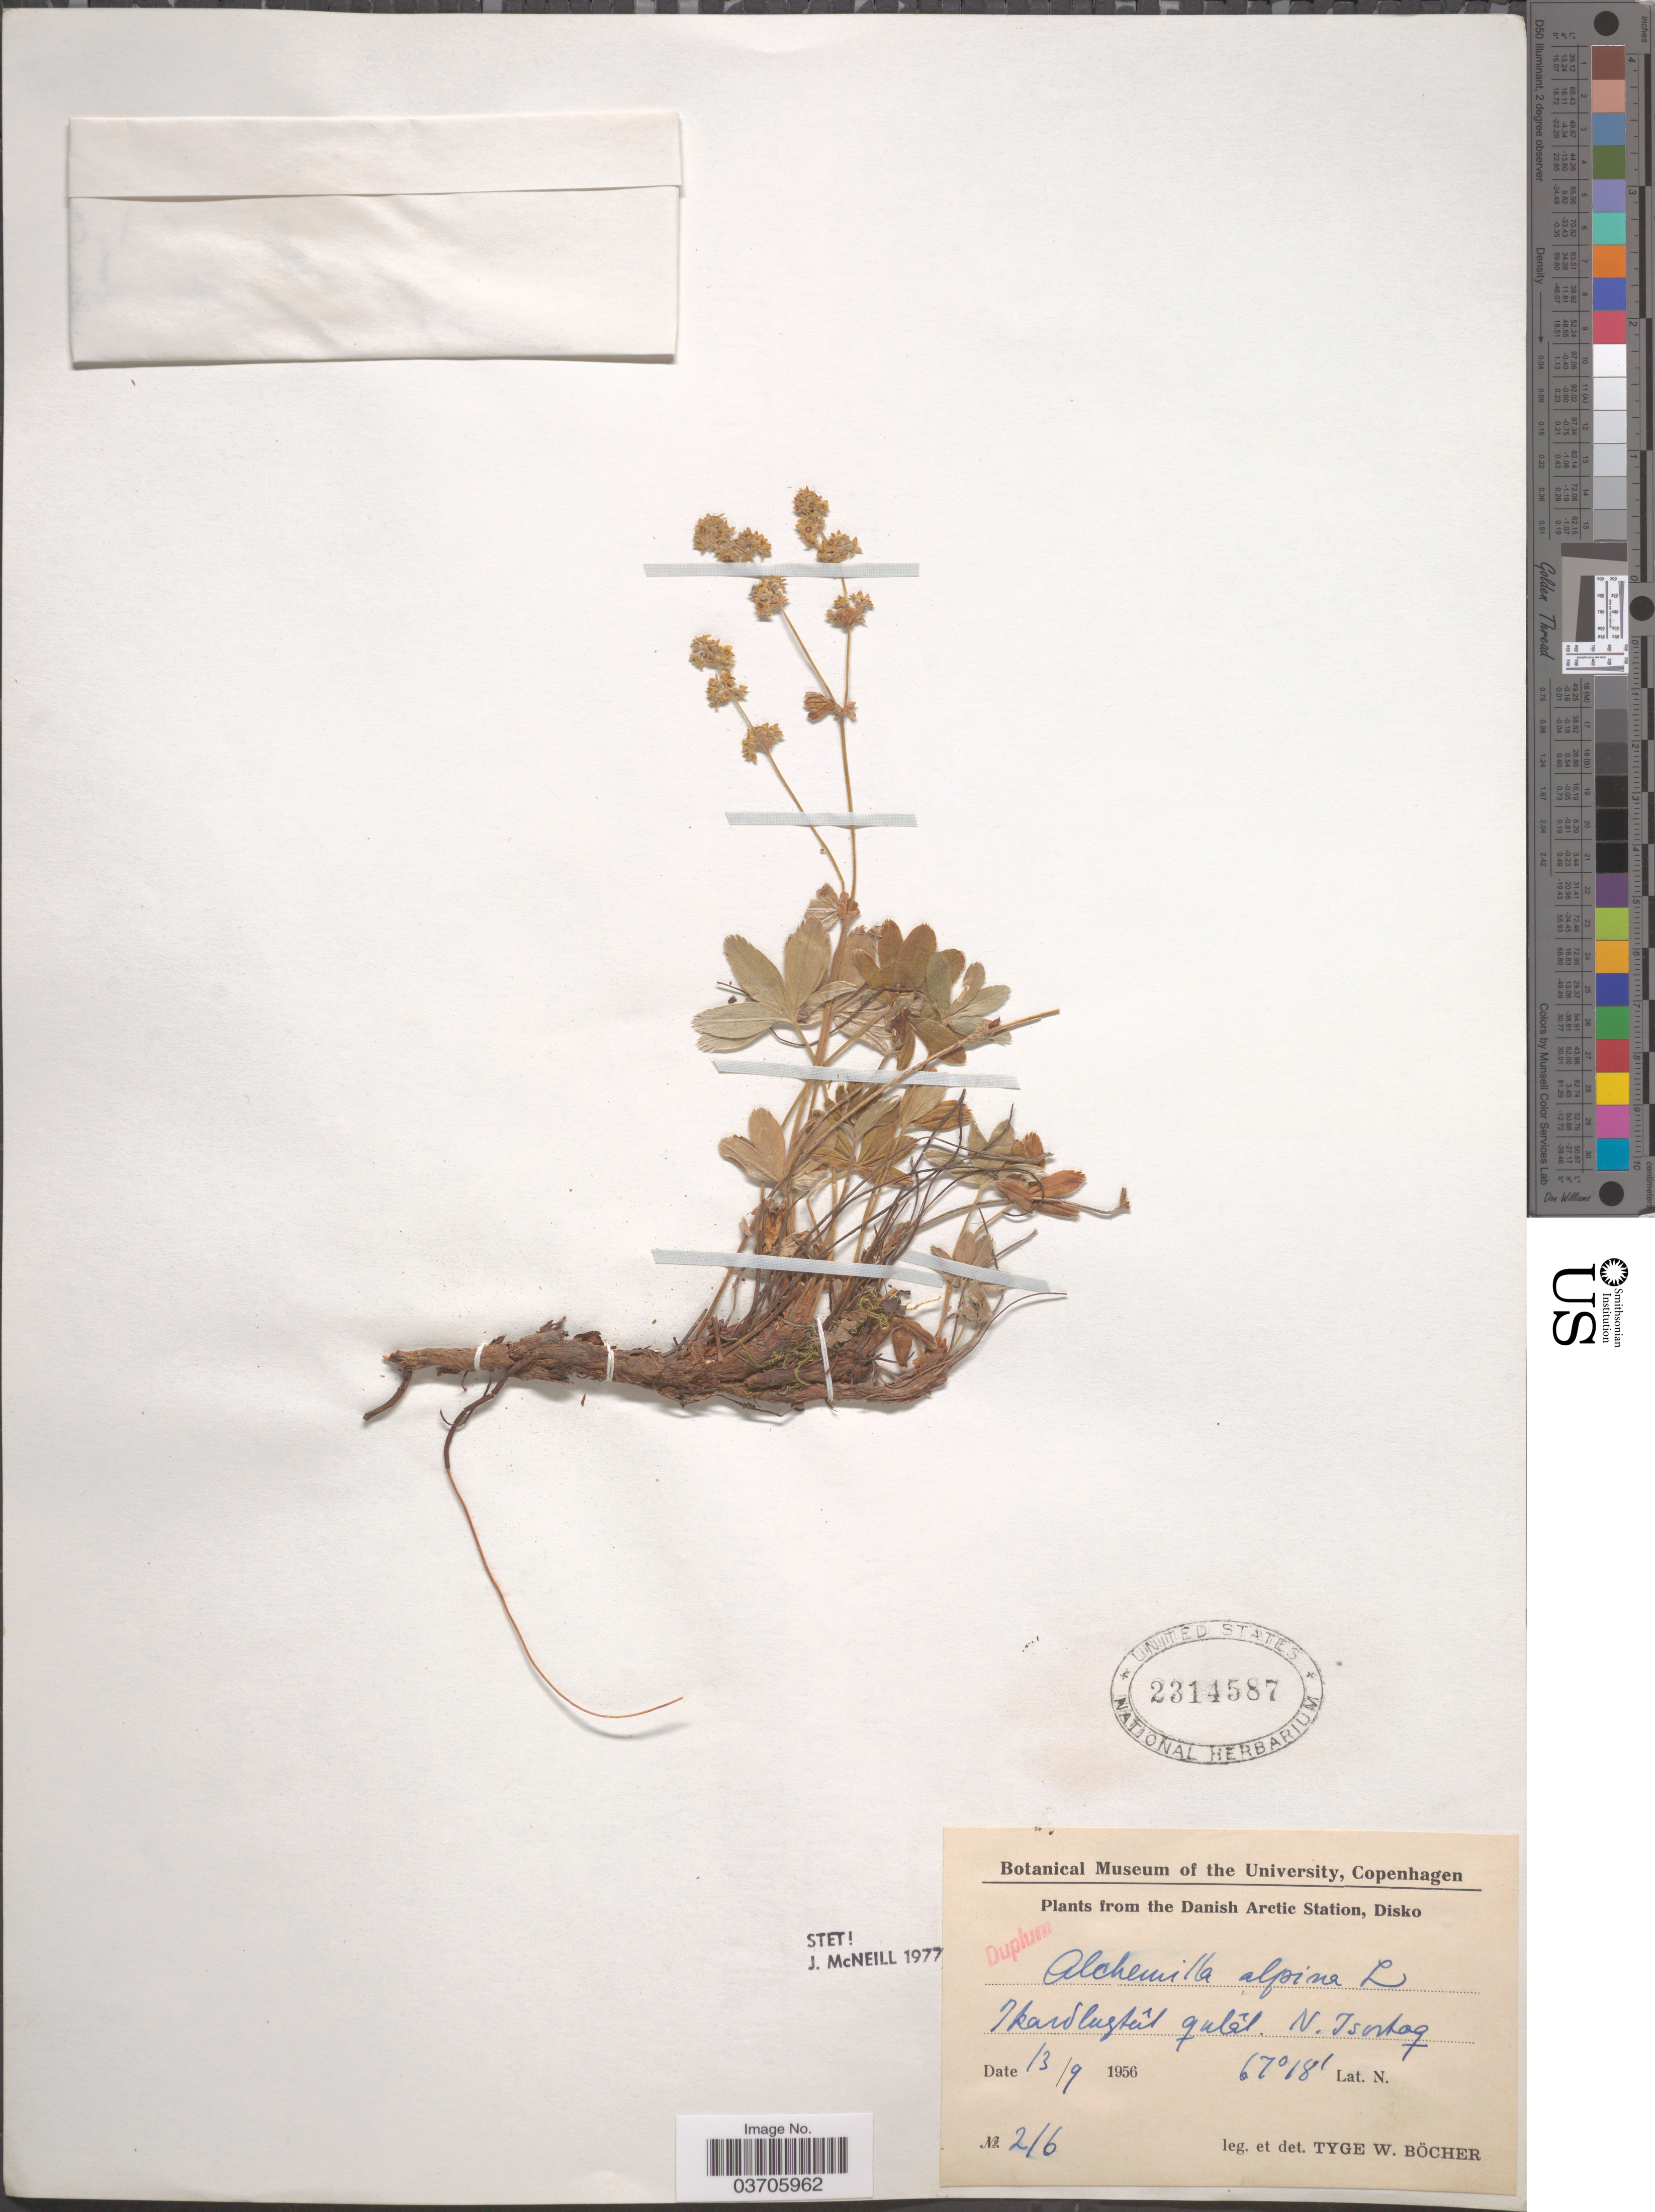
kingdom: Plantae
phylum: Tracheophyta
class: Magnoliopsida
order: Rosales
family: Rosaceae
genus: Alchemilla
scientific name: Alchemilla alpina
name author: L.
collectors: T. Böcher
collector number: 216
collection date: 1956-09-13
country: Greenland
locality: The Danish Arctic Station, Disko. Skardlugtât qulât. N. Isortoq.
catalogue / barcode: US 2314587